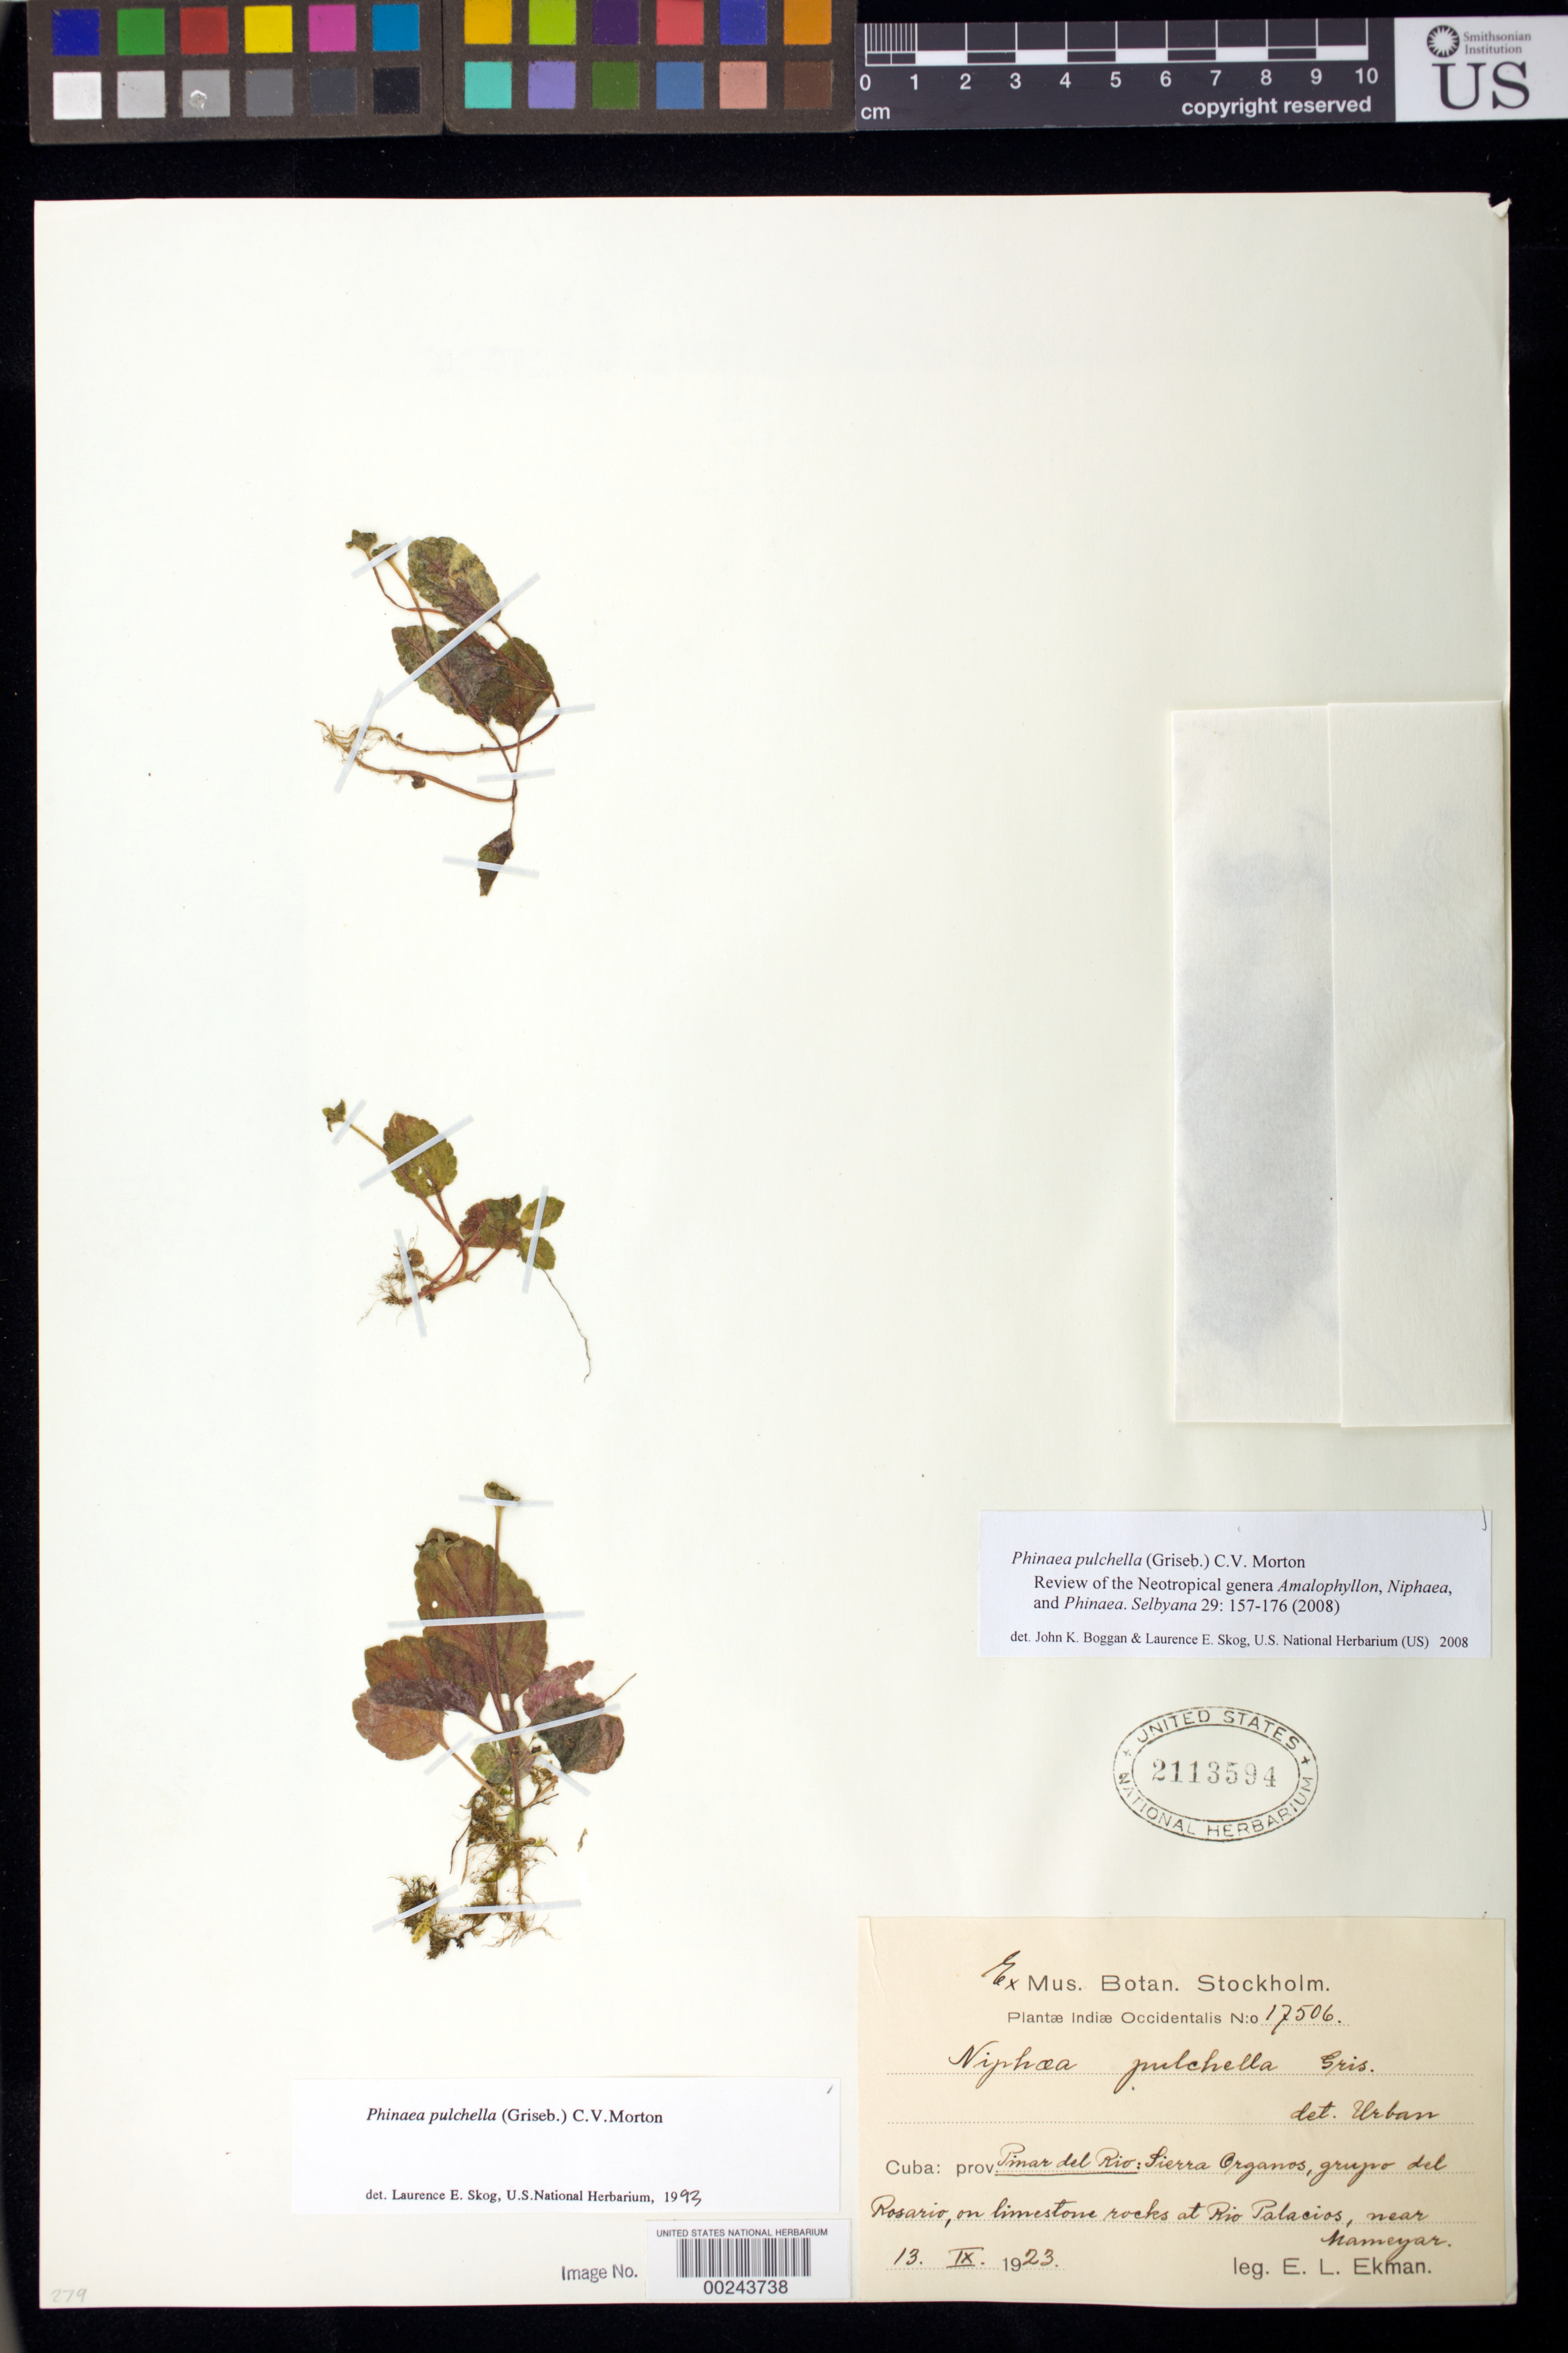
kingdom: Plantae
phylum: Tracheophyta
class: Magnoliopsida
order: Lamiales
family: Gesneriaceae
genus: Phinaea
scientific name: Phinaea pulchella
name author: (Griseb.) C.V. Morton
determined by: Boggan, J. K.; Skog, L. E.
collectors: E. L. Ekman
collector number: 17506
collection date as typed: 13 Sep 1923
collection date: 1923-09-13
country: Cuba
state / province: Pinar del Rio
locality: Pinar del Rio: Sierra Organos, grupo del Rosario, on limestone rocks at Rio Palacios, near Nameyar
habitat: On limestone rocks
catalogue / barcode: US 2113594